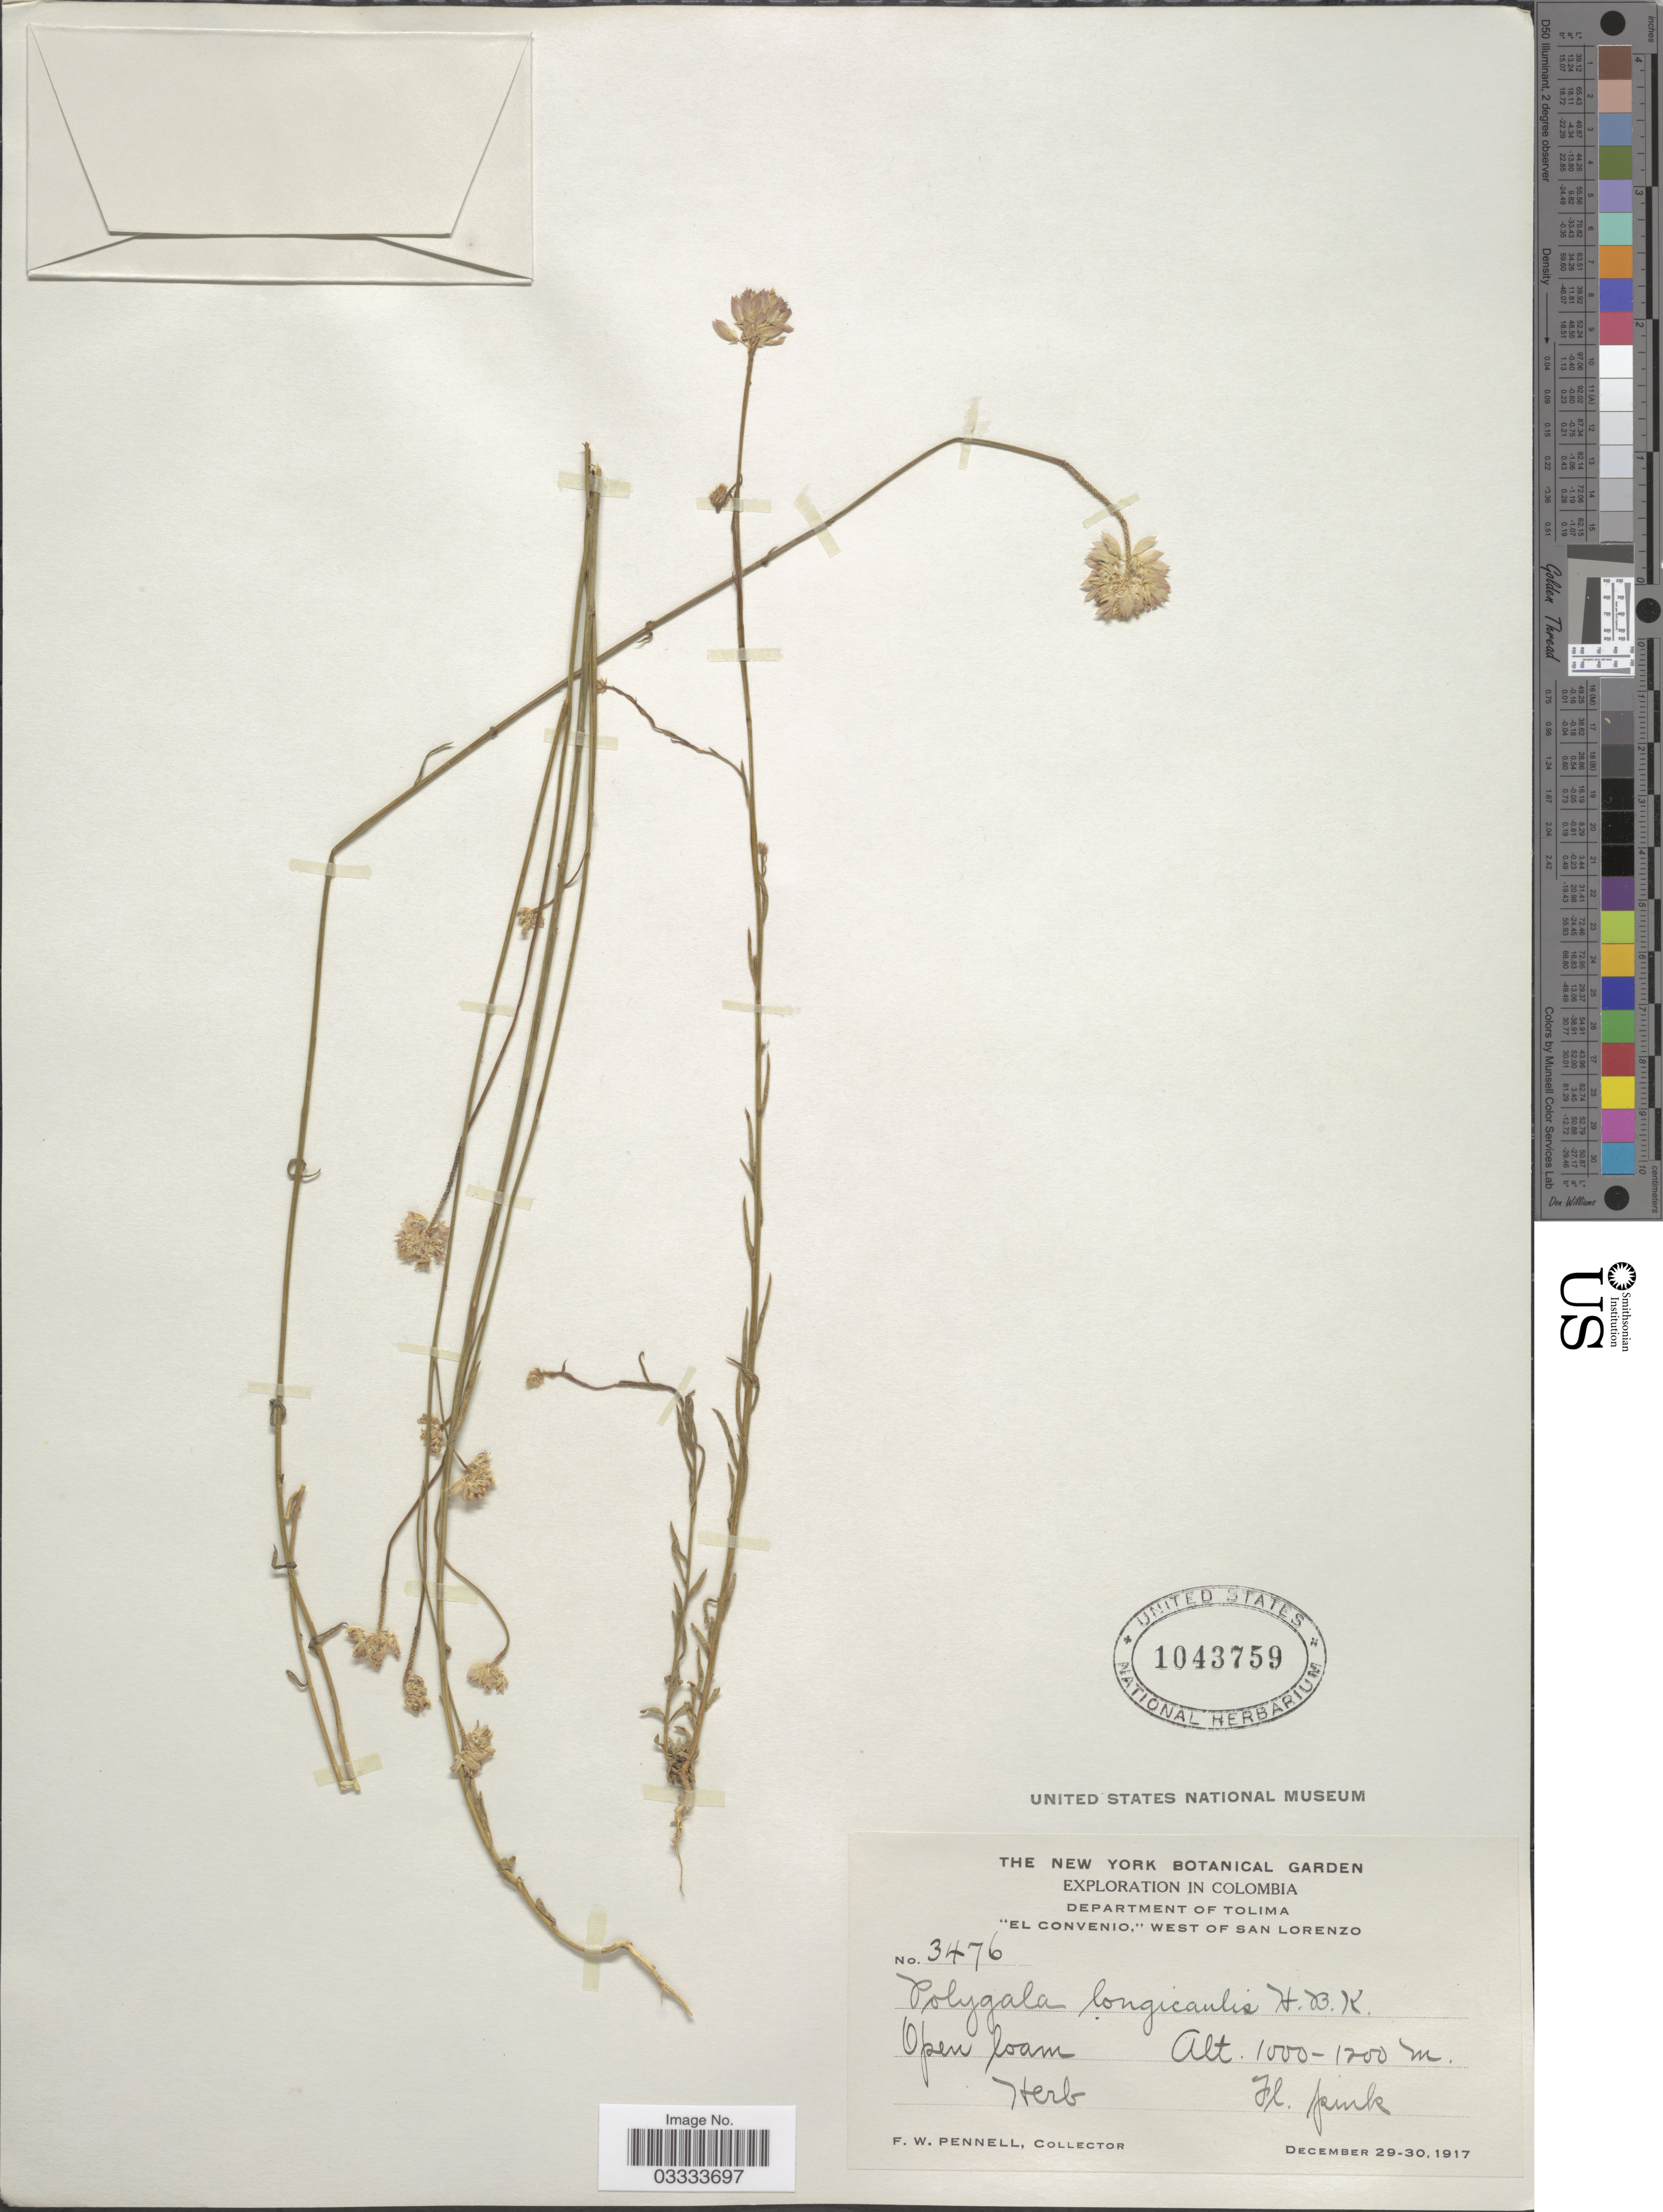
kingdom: Plantae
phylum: Tracheophyta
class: Magnoliopsida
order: Fabales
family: Polygalaceae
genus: Polygala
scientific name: Polygala longicaulis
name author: Kunth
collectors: F. W. Pennell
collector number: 3476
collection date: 1917-12-29/1917-12-30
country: Colombia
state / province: Tolima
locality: Department of Tolima. "El Convenio," west of San Lorenzo.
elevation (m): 1000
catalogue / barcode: US 1043759